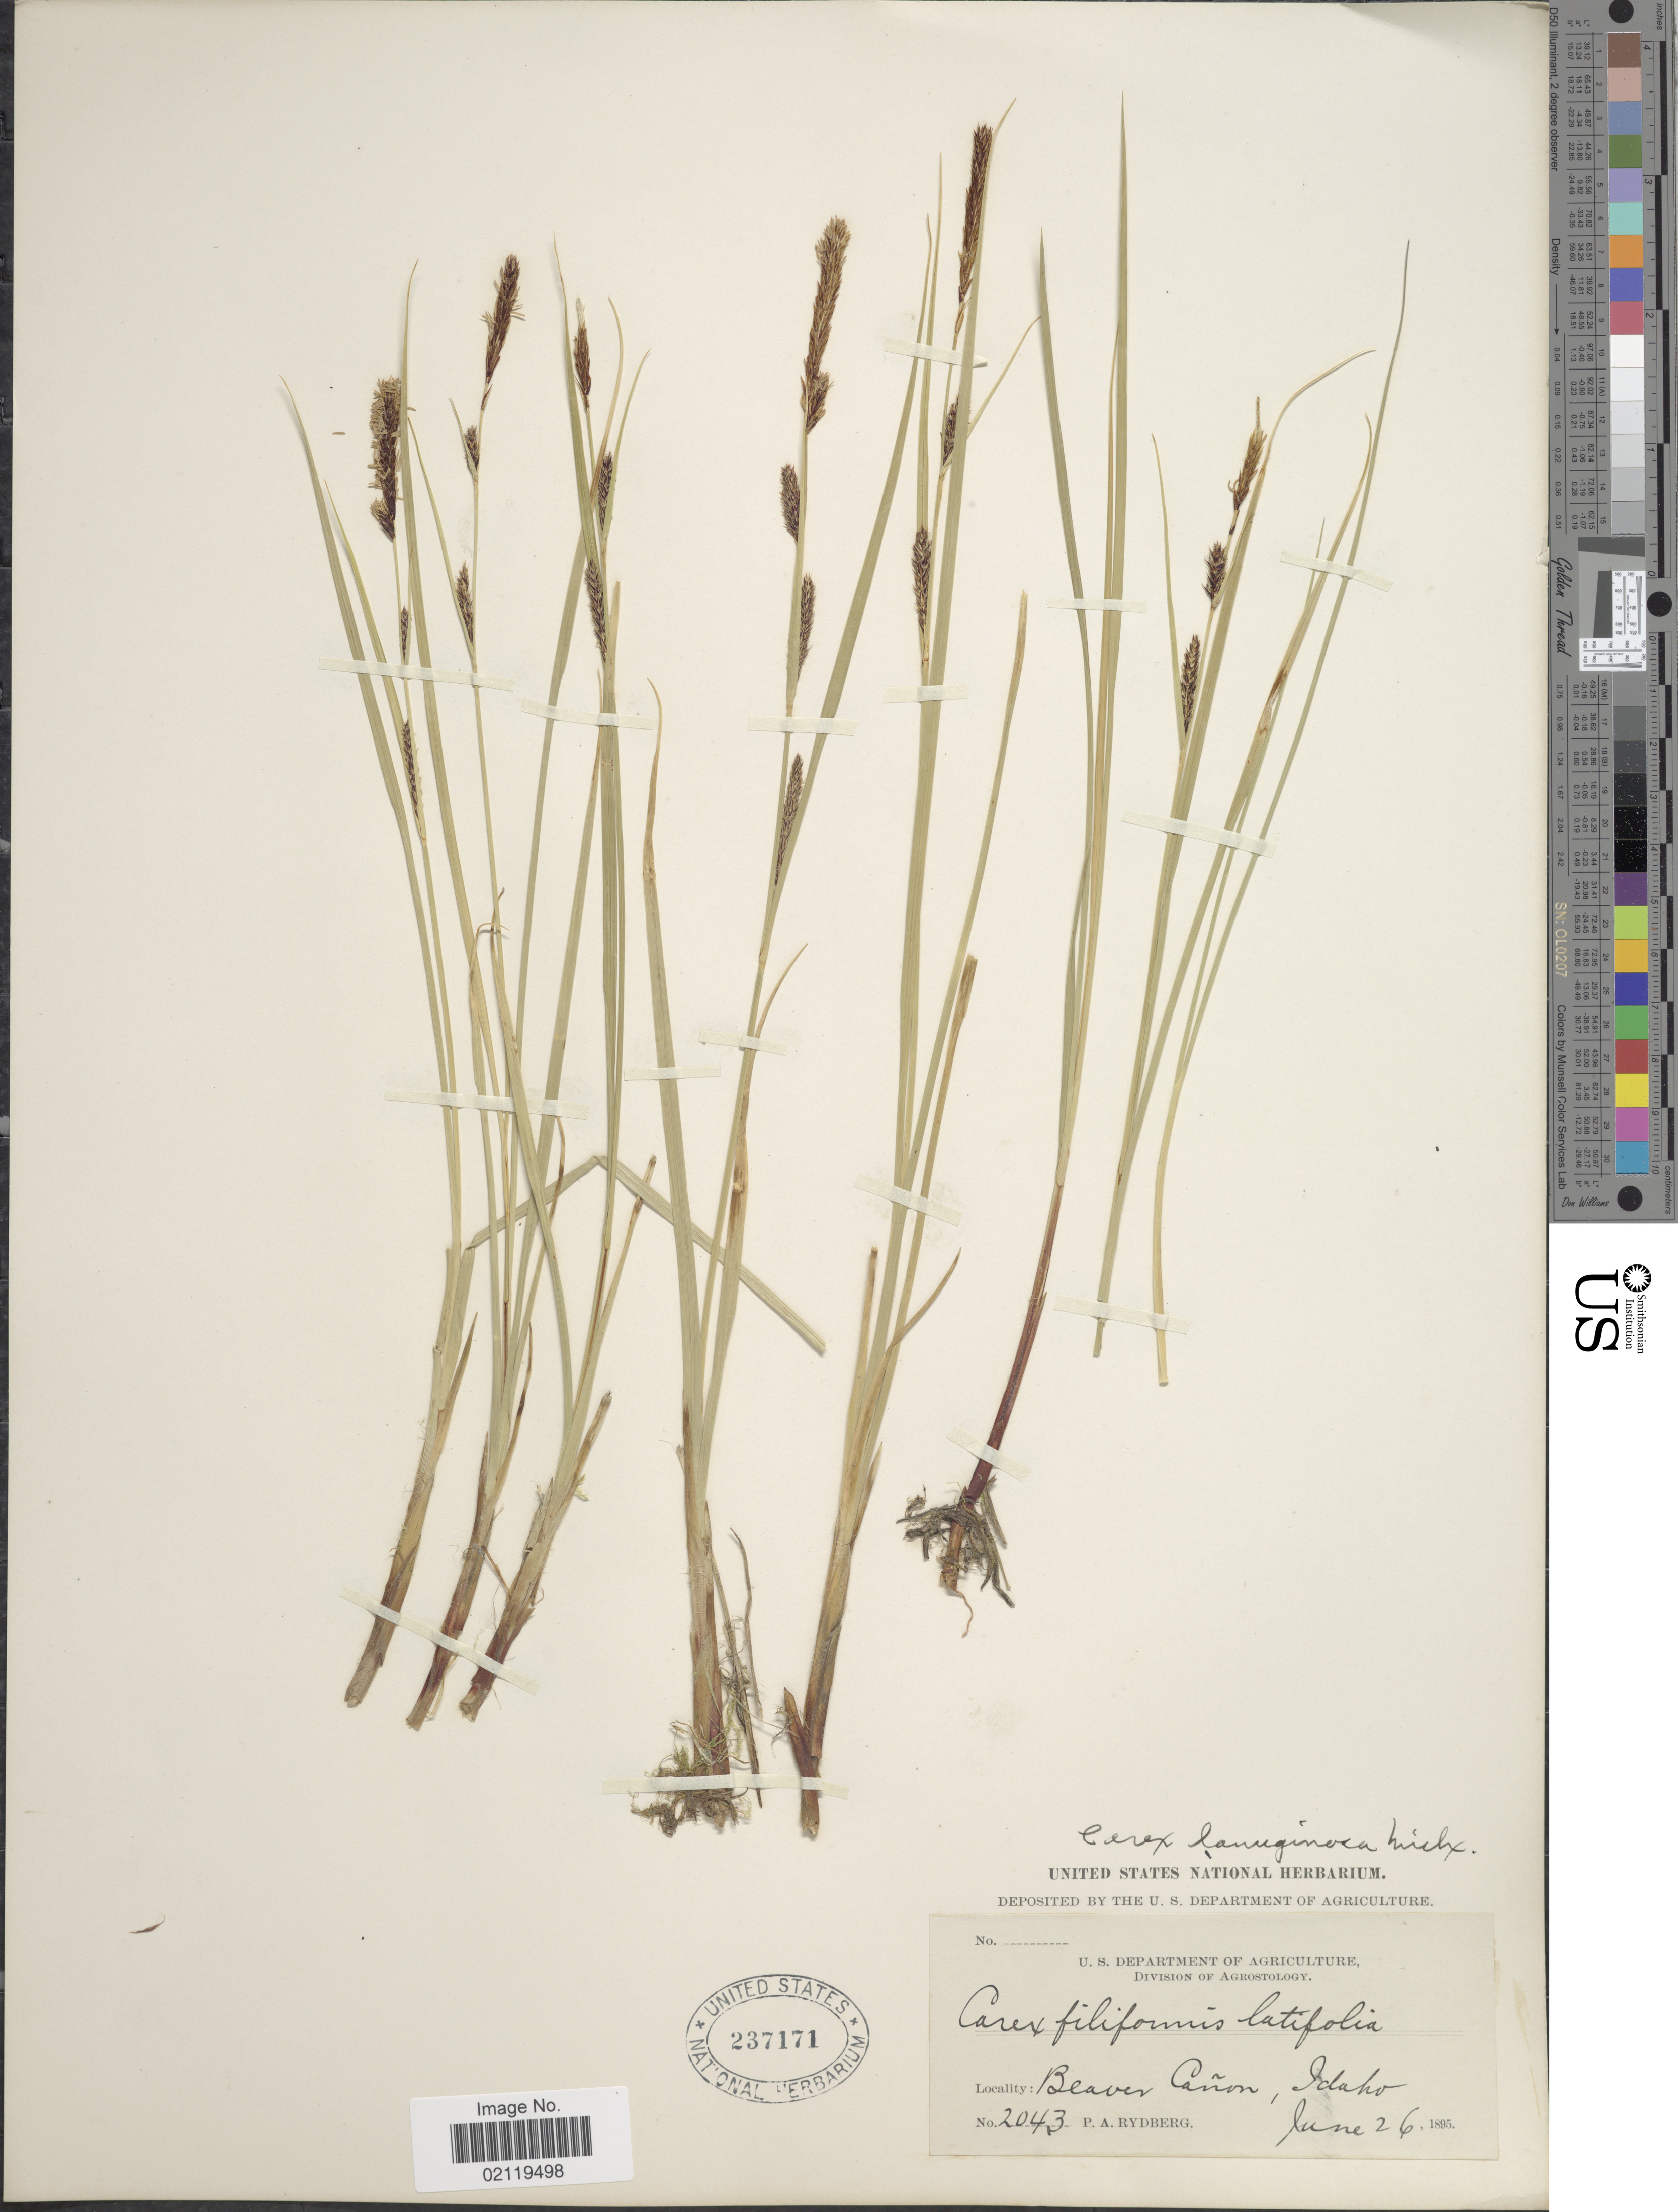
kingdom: Plantae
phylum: Tracheophyta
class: Liliopsida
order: Poales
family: Cyperaceae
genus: Carex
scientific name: Carex pellita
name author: Muhl. ex Willd.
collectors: P. A. Rydberg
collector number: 2043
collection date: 1895-06-26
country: United States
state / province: Idaho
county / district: Nez Perce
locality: Beaver Canon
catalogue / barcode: US 237171